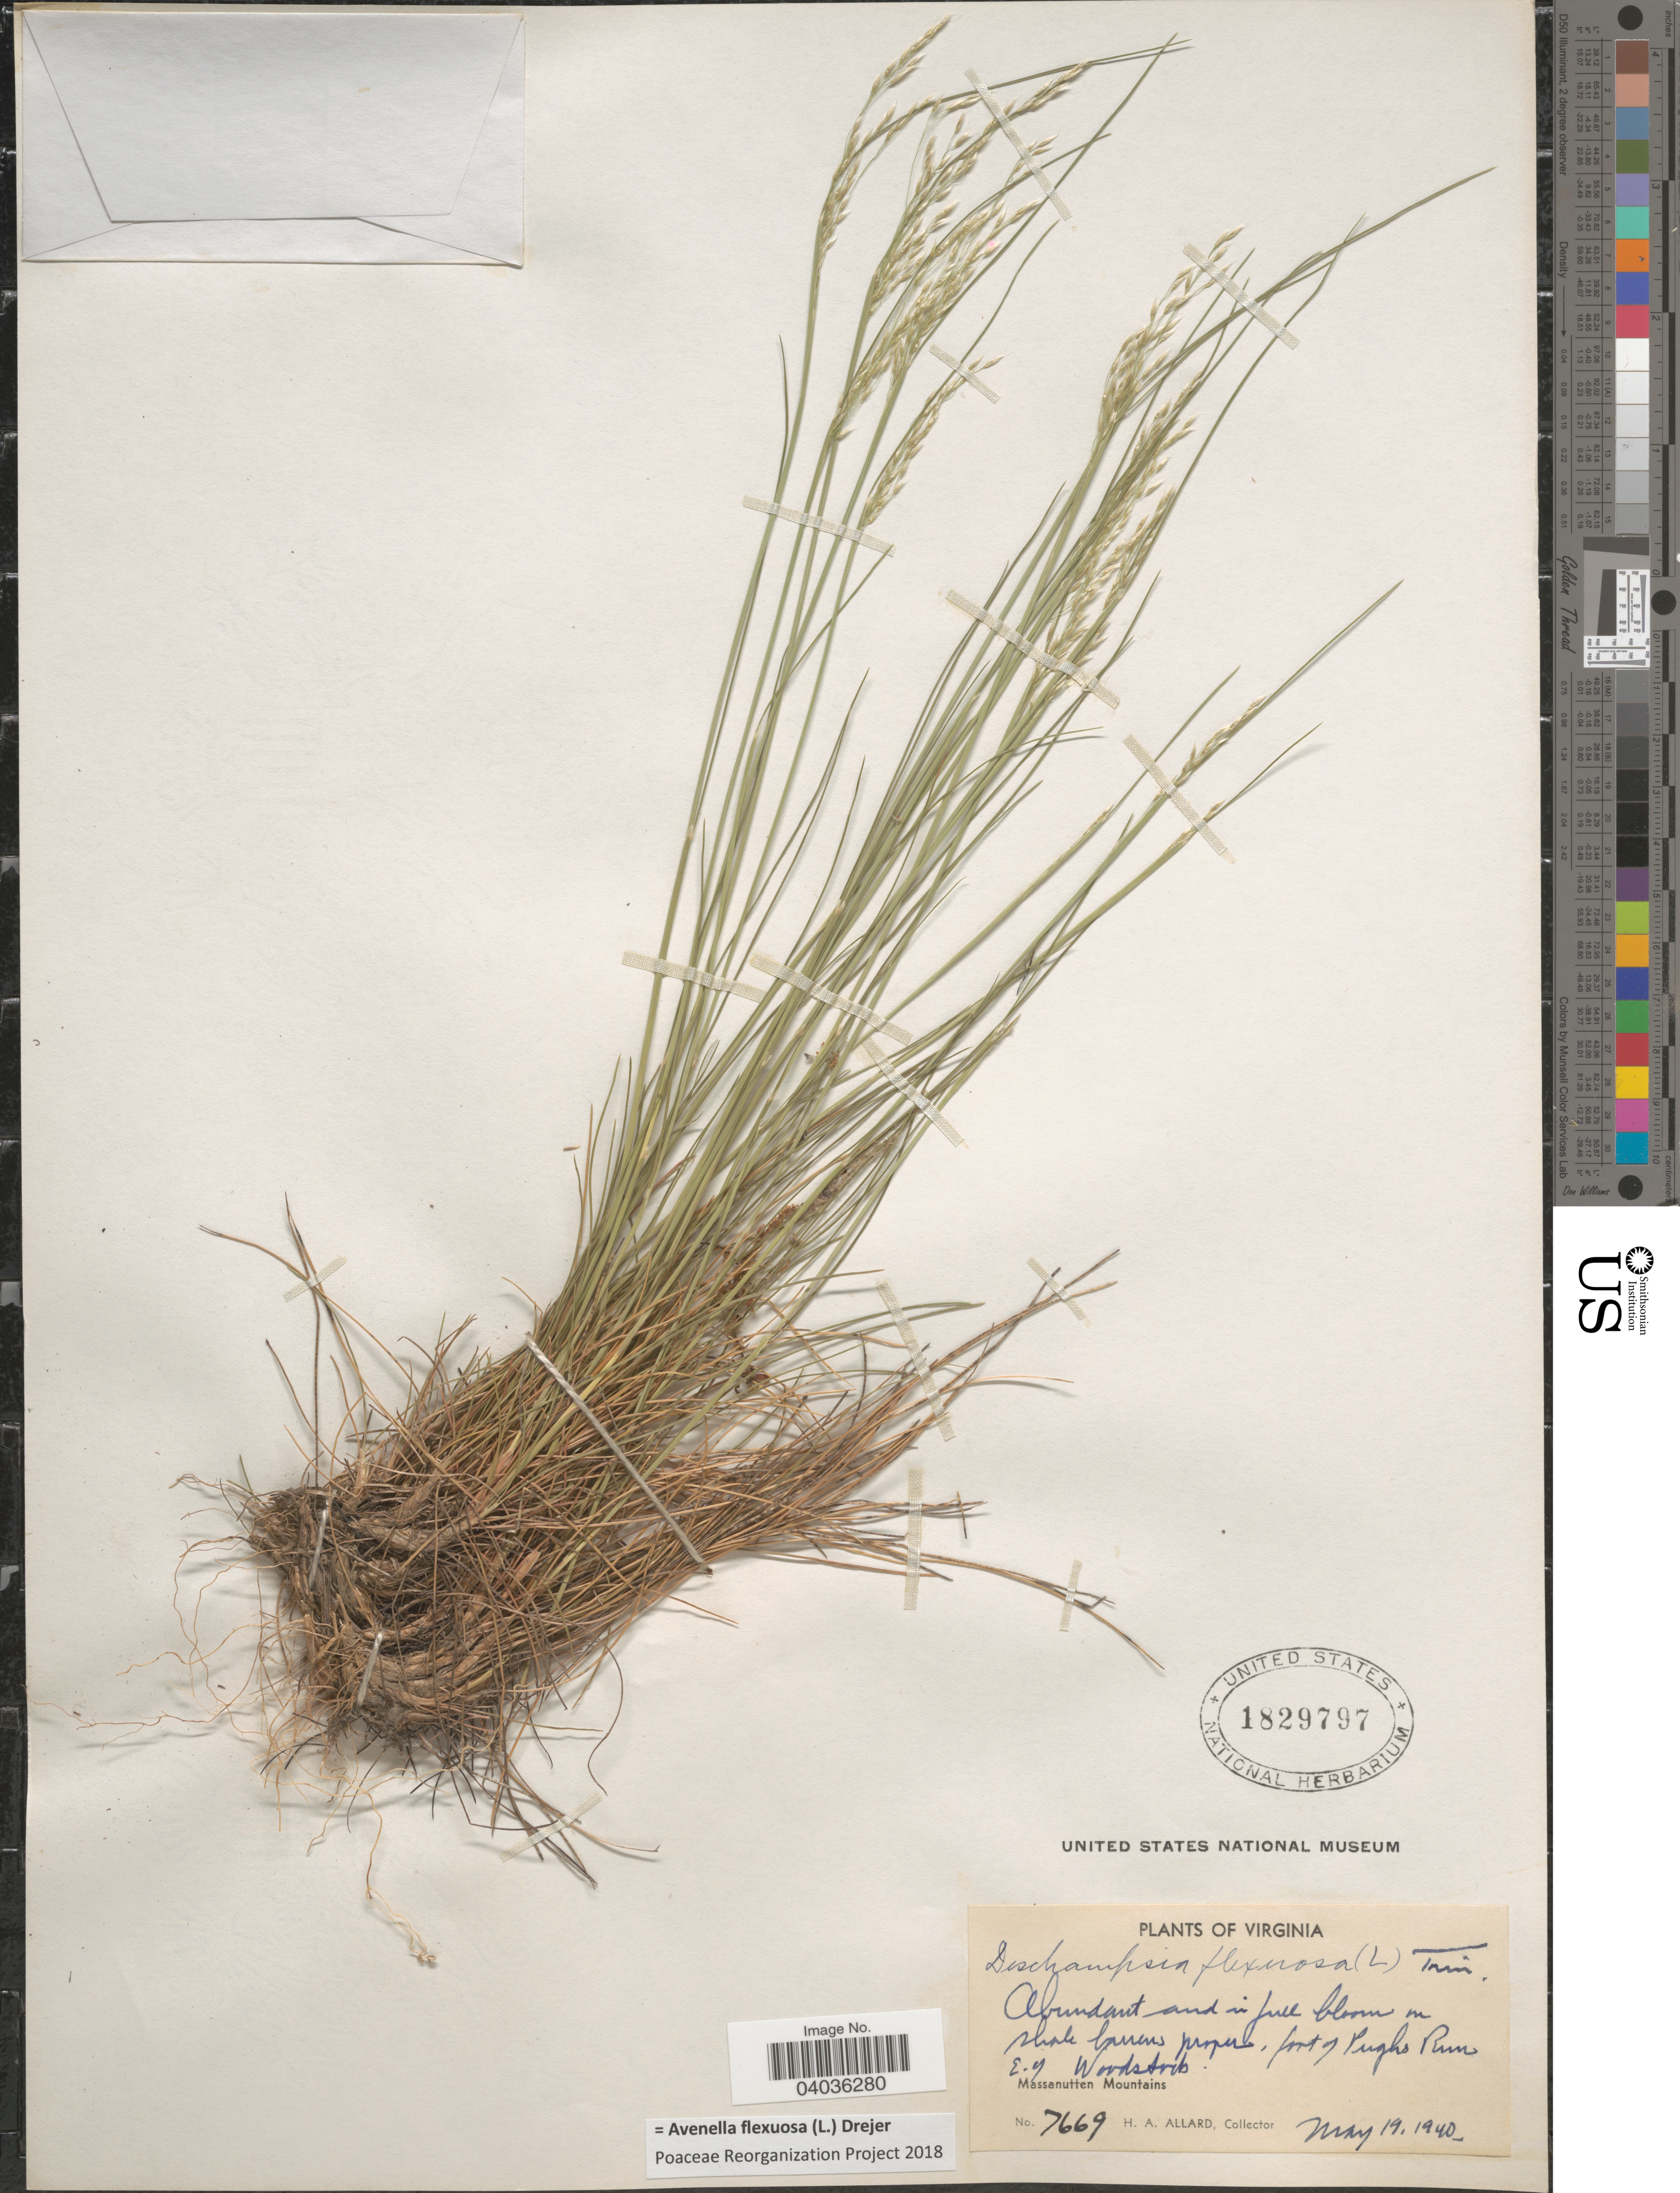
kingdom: Plantae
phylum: Tracheophyta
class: Liliopsida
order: Poales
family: Poaceae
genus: Avenella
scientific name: Avenella flexuosa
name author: (L.) Drejer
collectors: H. A. Allard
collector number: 7669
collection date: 1940-05-19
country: United States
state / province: Virginia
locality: Foot of Pughs River. E. of Woodstock. Massanutten Mountains.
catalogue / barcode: US 1829797